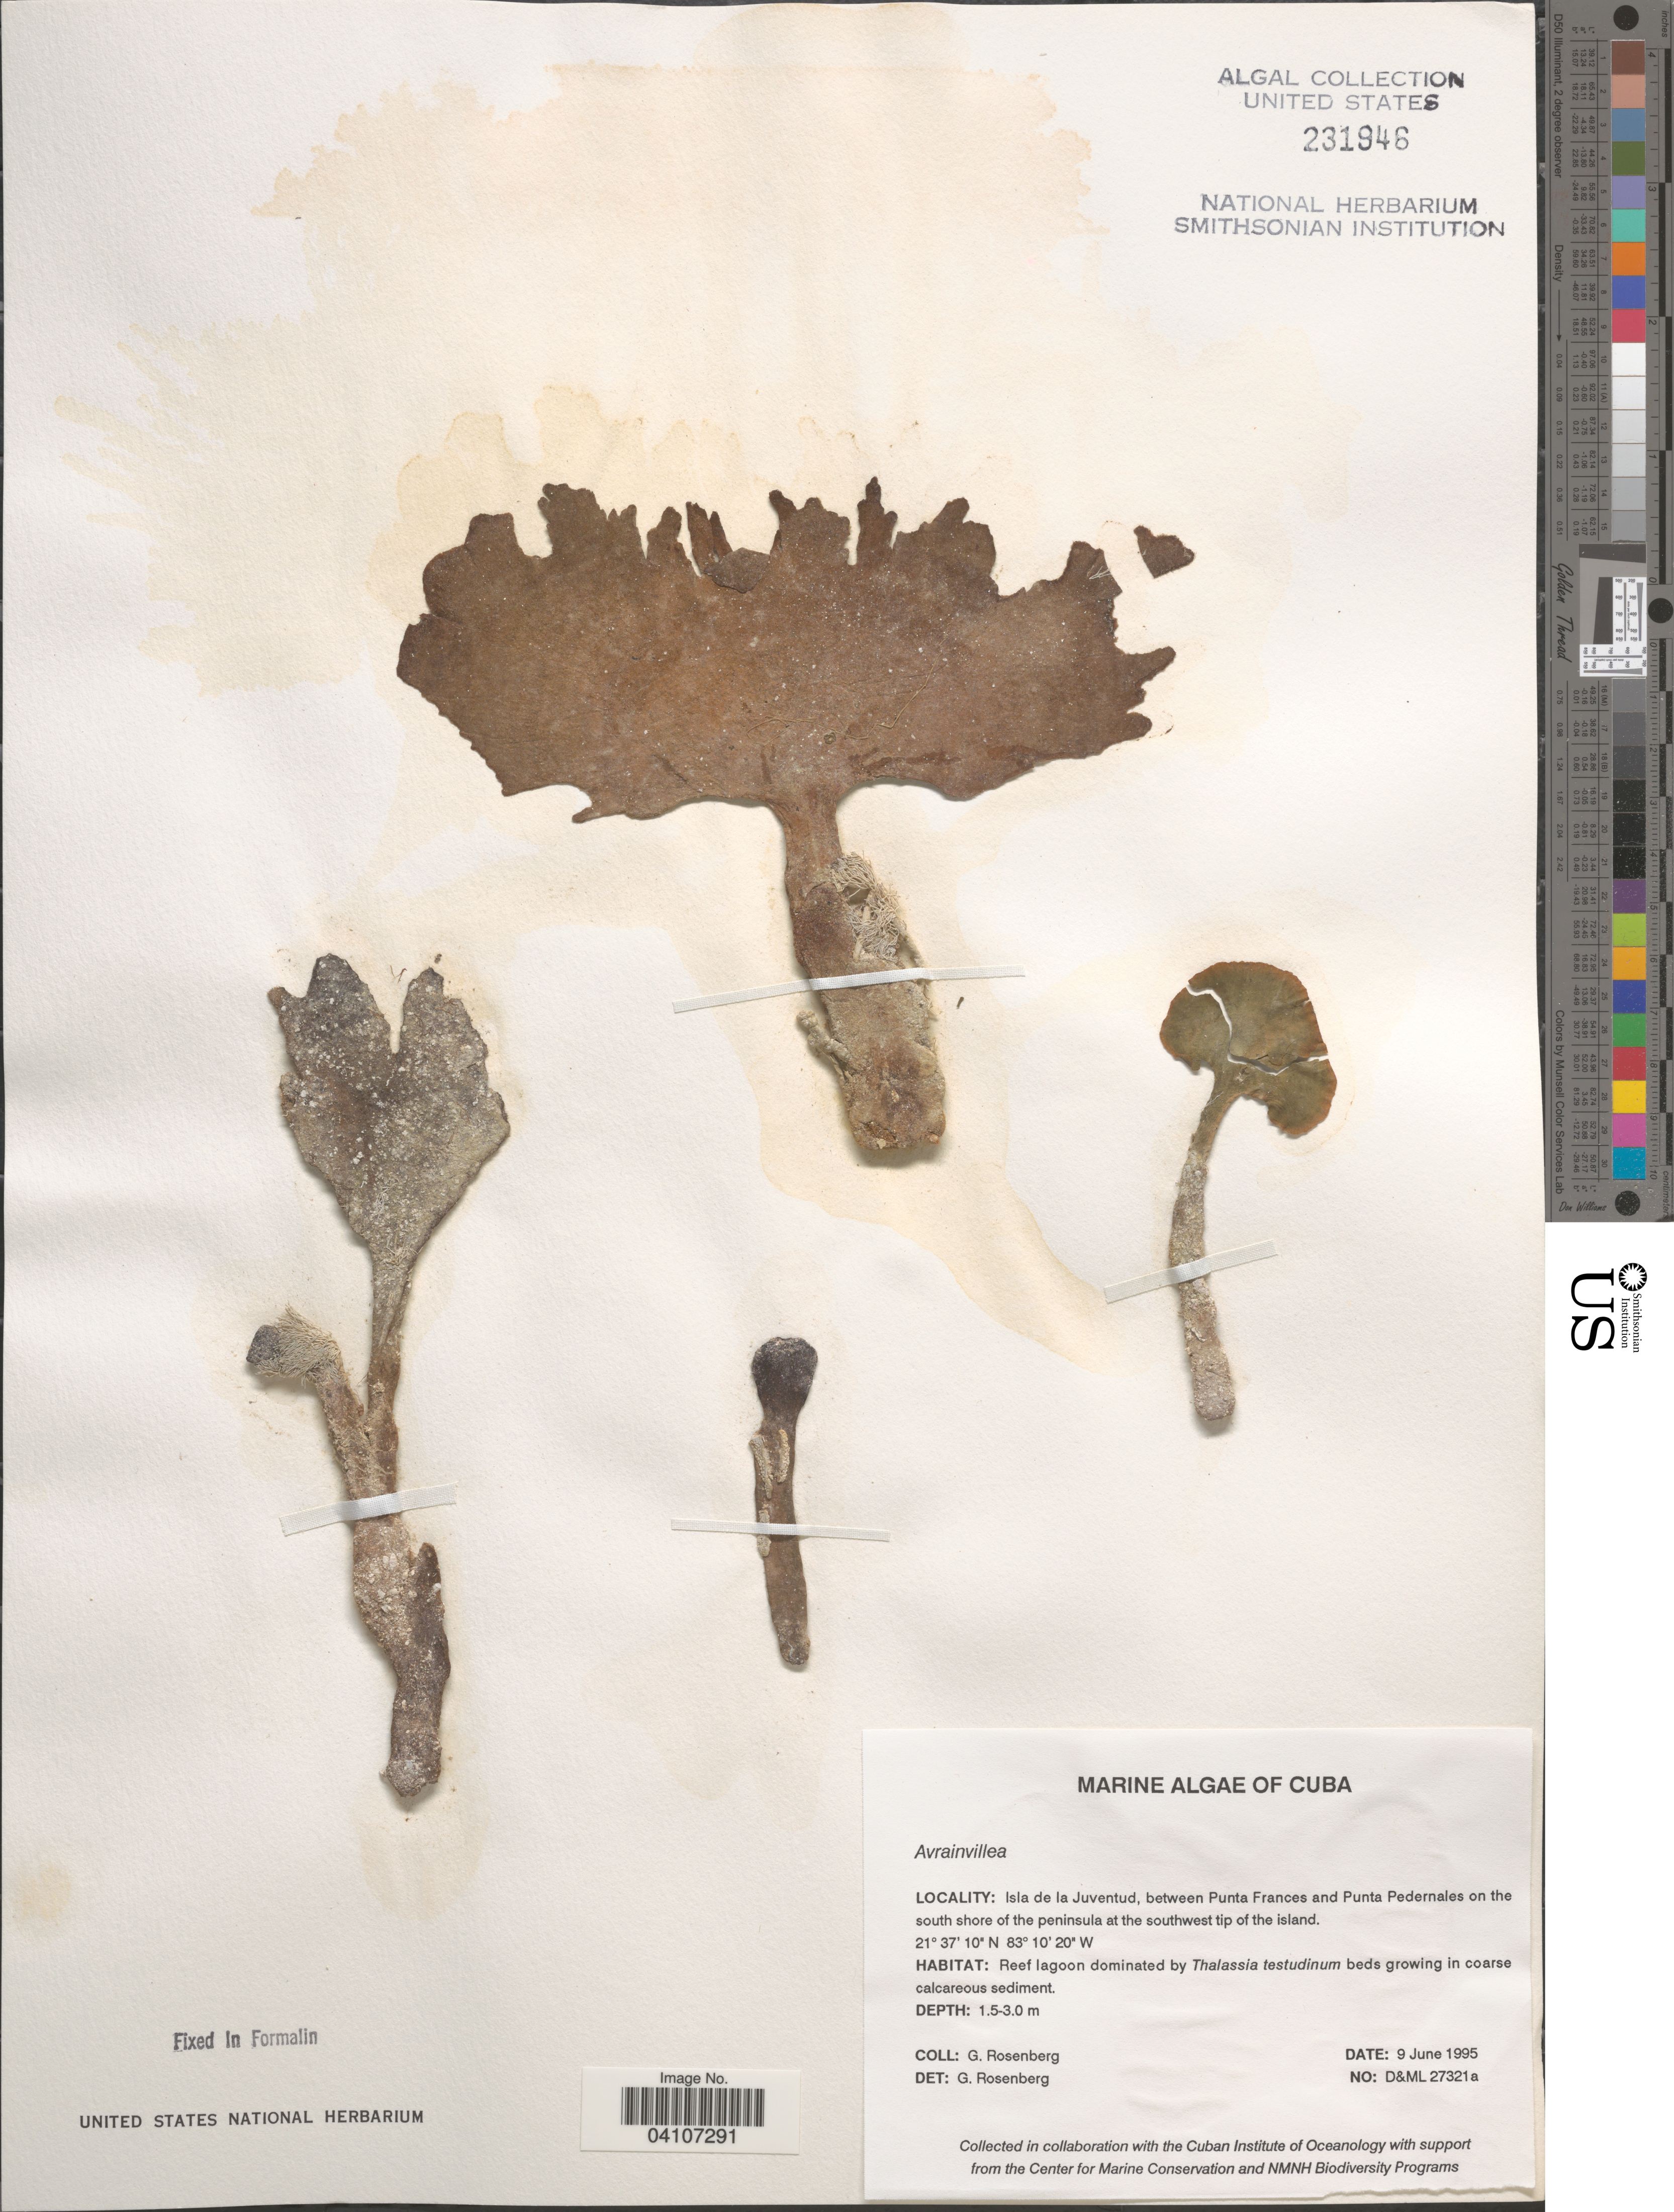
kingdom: Plantae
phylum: Chlorophyta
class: Ulvophyceae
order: Bryopsidales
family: Dichotomosiphonaceae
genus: Avrainvillea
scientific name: Avrainvillea sp.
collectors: G. Rosenberg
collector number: D&ML27321a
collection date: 1995-06-09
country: Cuba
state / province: Isla de la Juventud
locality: Between Punta Frances and Punta Pedernales on the south shore of the peninsula at the southwest tip of the island.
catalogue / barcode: US 231946